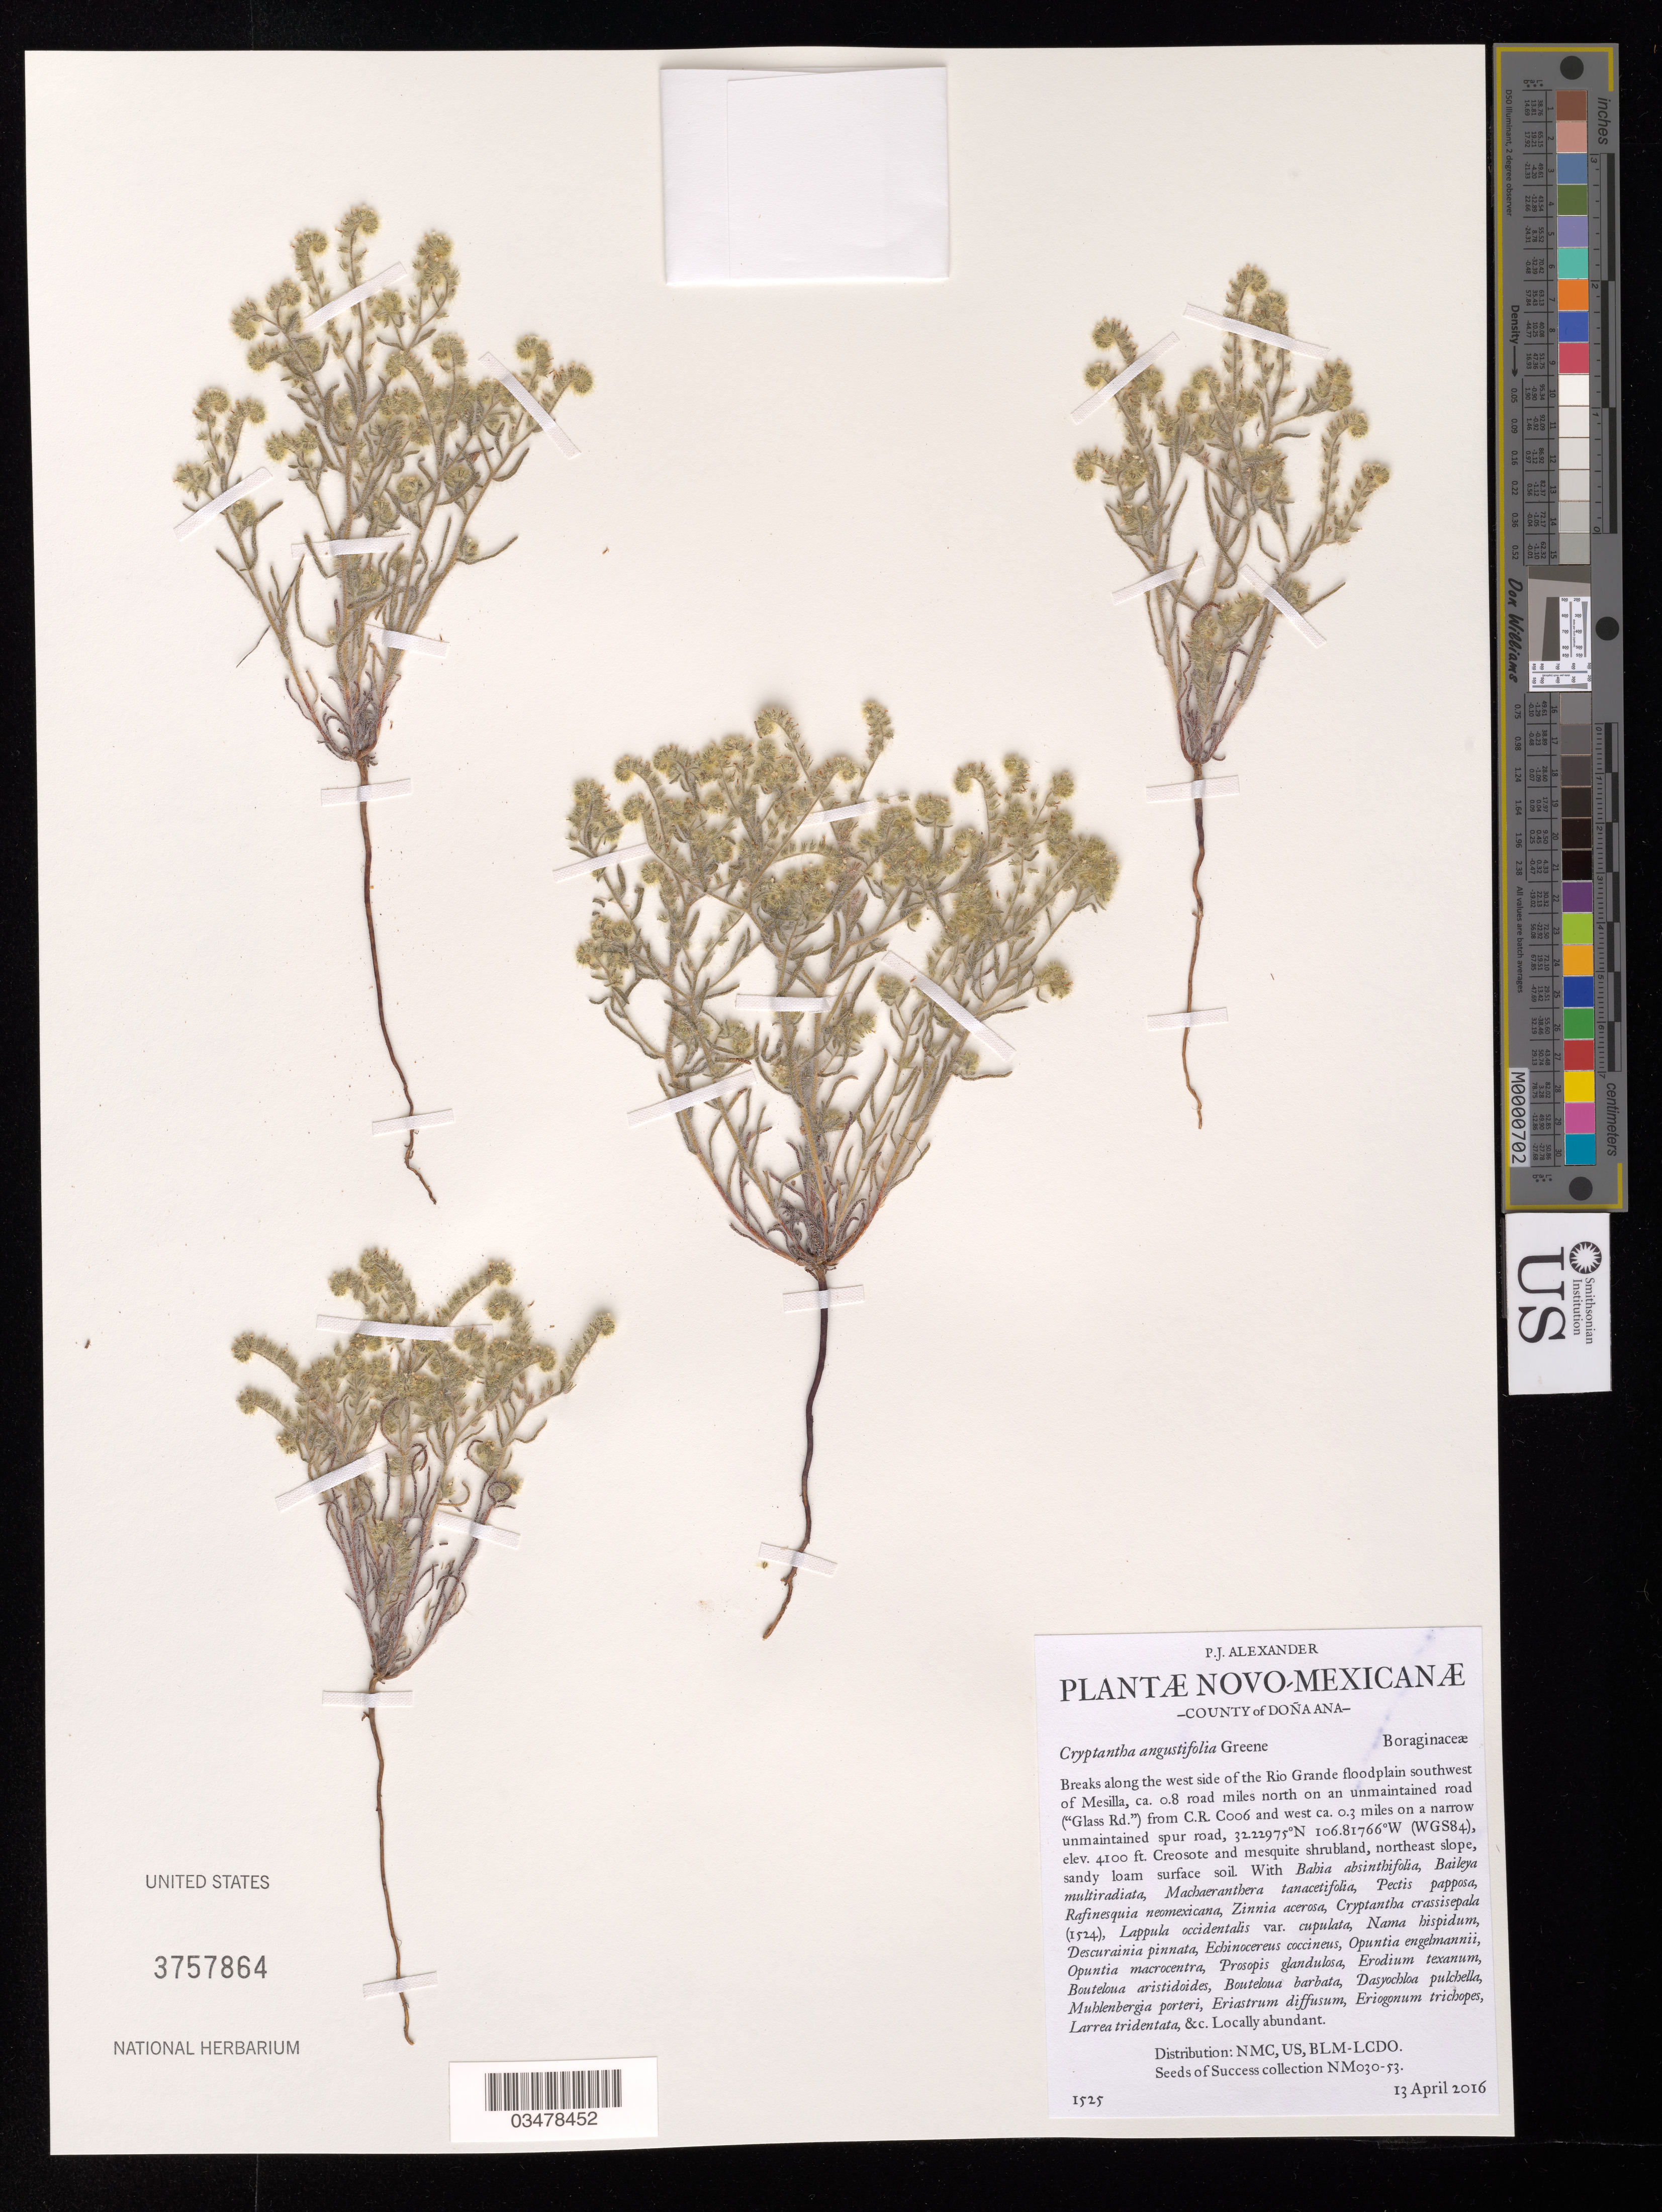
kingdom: Plantae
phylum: Tracheophyta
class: Magnoliopsida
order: Boraginales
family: Boraginaceae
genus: Cryptantha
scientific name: Cryptantha angustifolia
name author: (Torr.) Greene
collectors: P. Alexander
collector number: NM030-053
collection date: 2016-04-13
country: United States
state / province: New Mexico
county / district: Dona Ana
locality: W side of the Rio Grande floodplain SW of Mesilla.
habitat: Creosote and mesquite shrubland. Ecological Site: Sandy, R042XB012NM. With Pectis papposa, Zinnia acerosa, Erodium texanum, etc.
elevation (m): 1250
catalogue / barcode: US 3757864